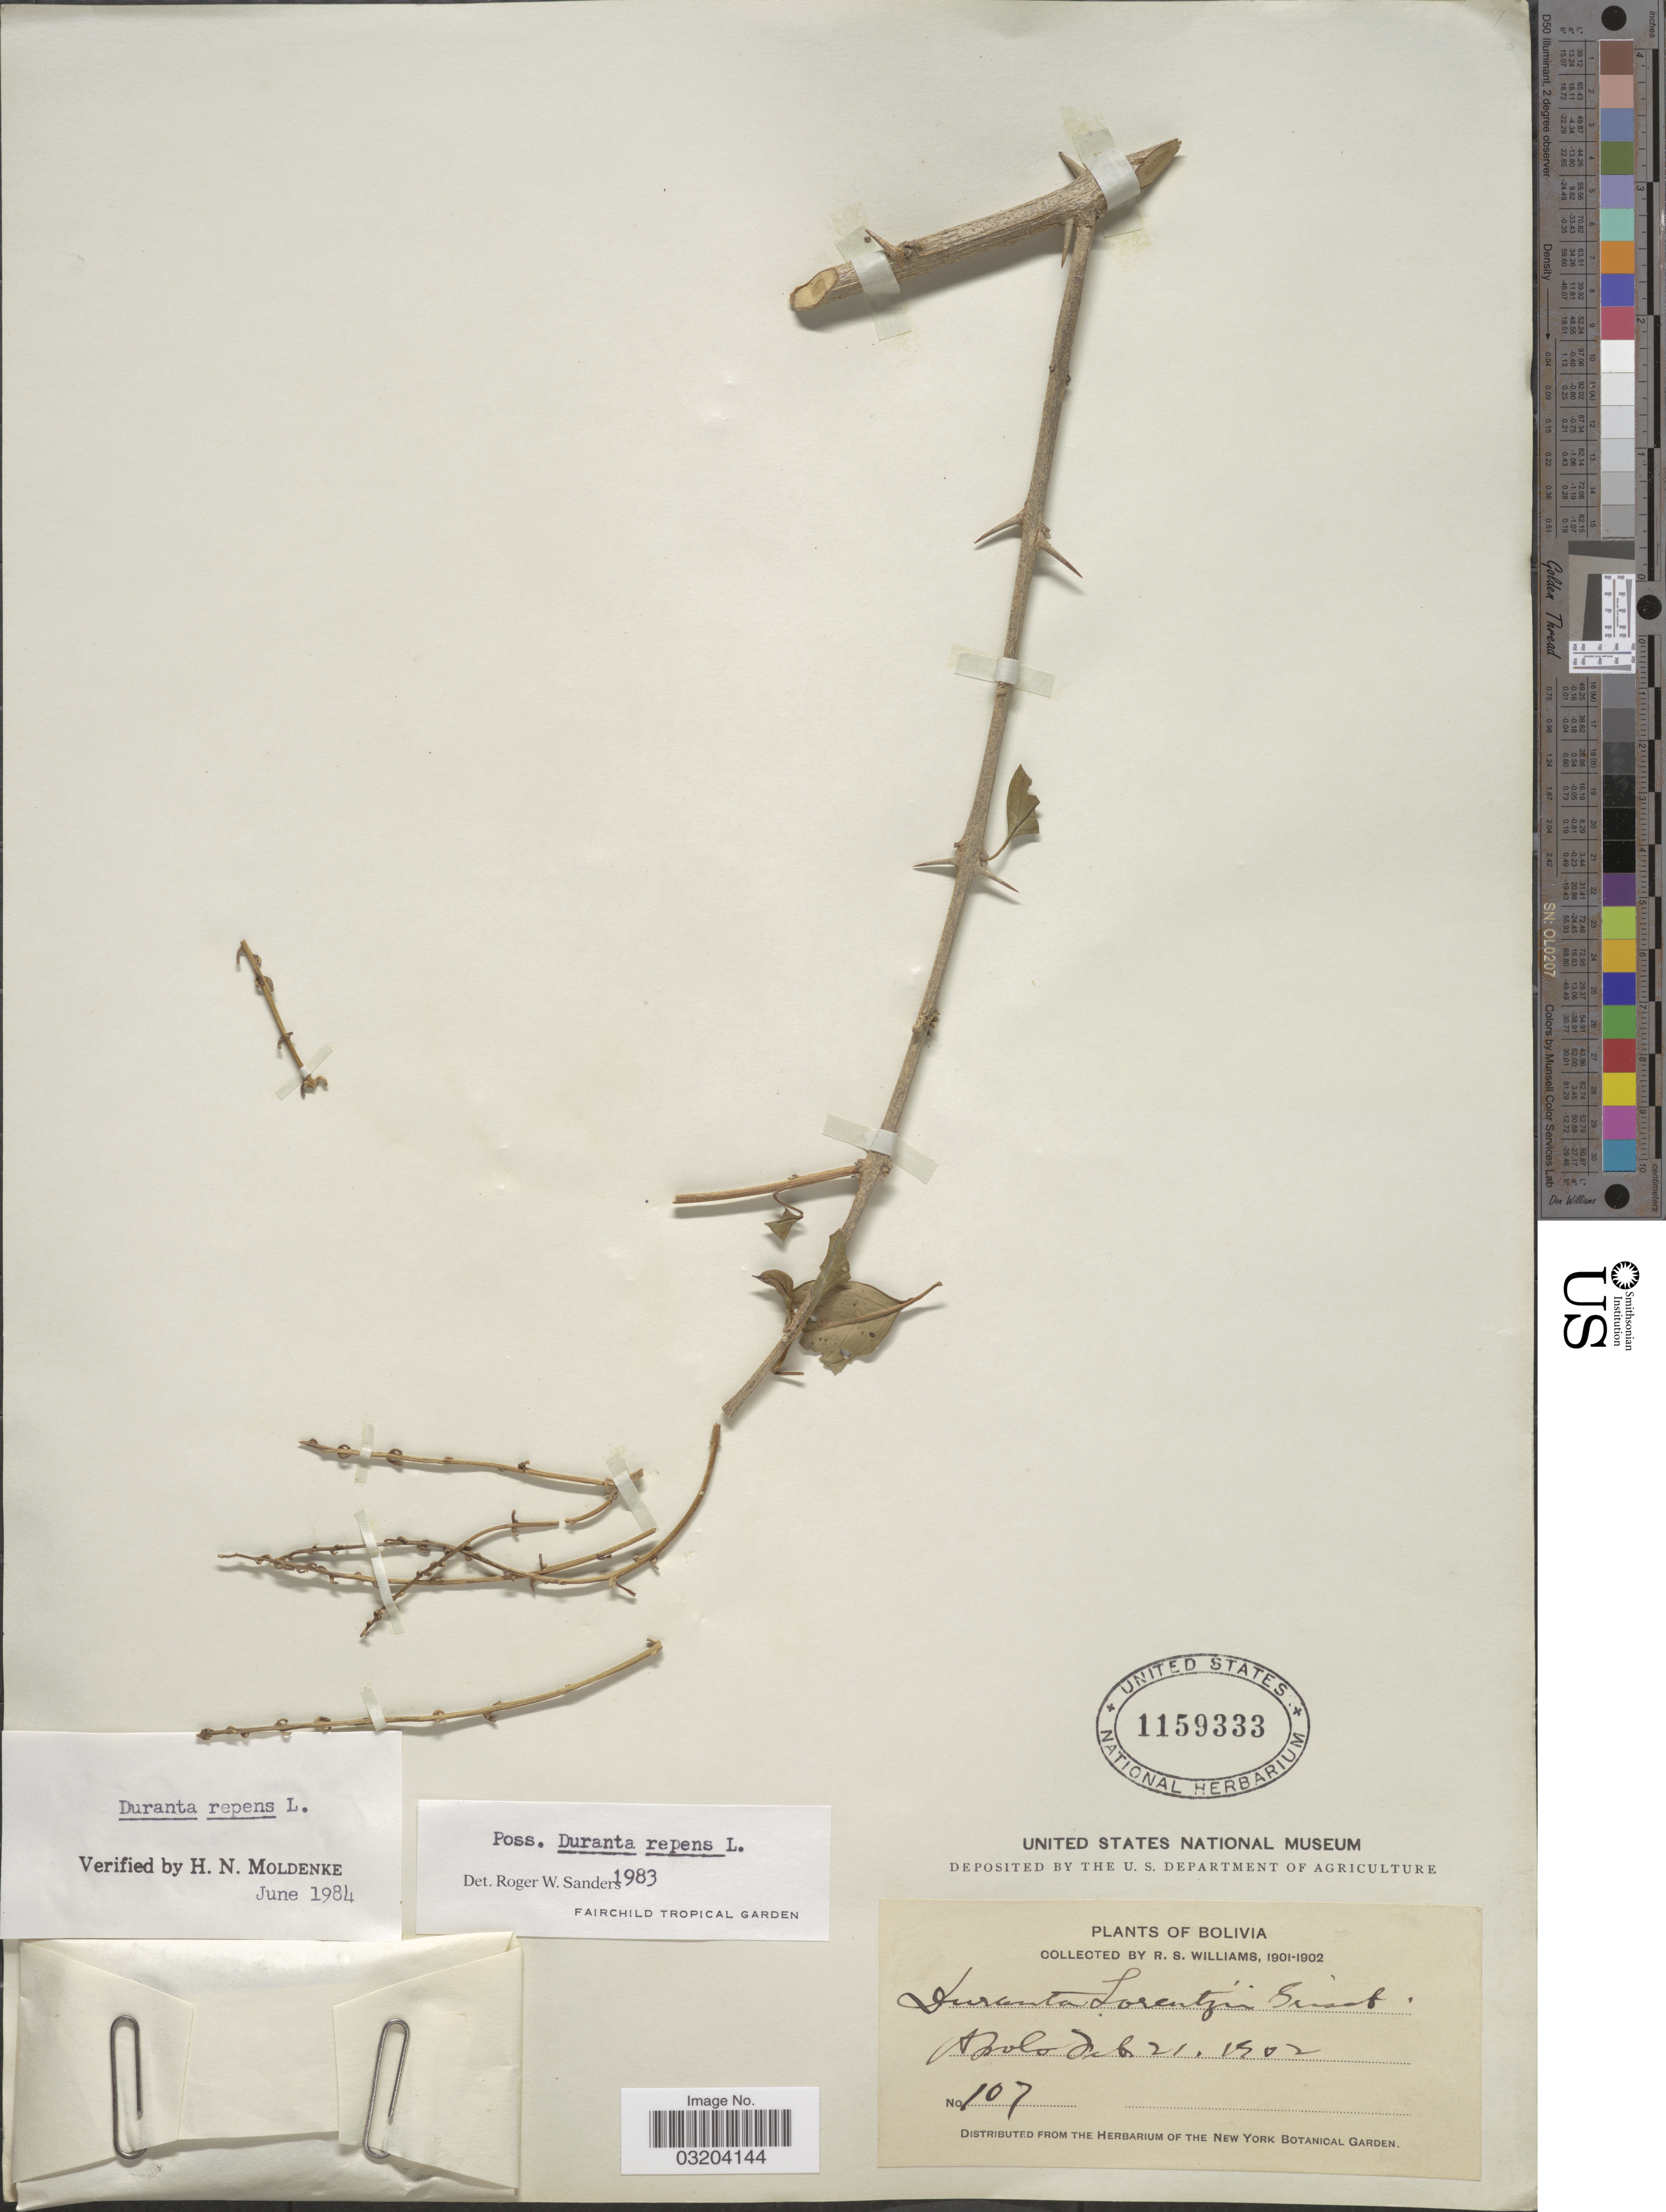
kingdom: Plantae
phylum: Tracheophyta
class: Magnoliopsida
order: Lamiales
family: Verbenaceae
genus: Duranta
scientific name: Duranta sp.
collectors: R. S. Williams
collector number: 107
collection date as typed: Feb. 21, 1902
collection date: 1902-02-21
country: Bolivia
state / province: La Paz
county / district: Franz Tamayo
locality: Apolo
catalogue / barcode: US 1159333